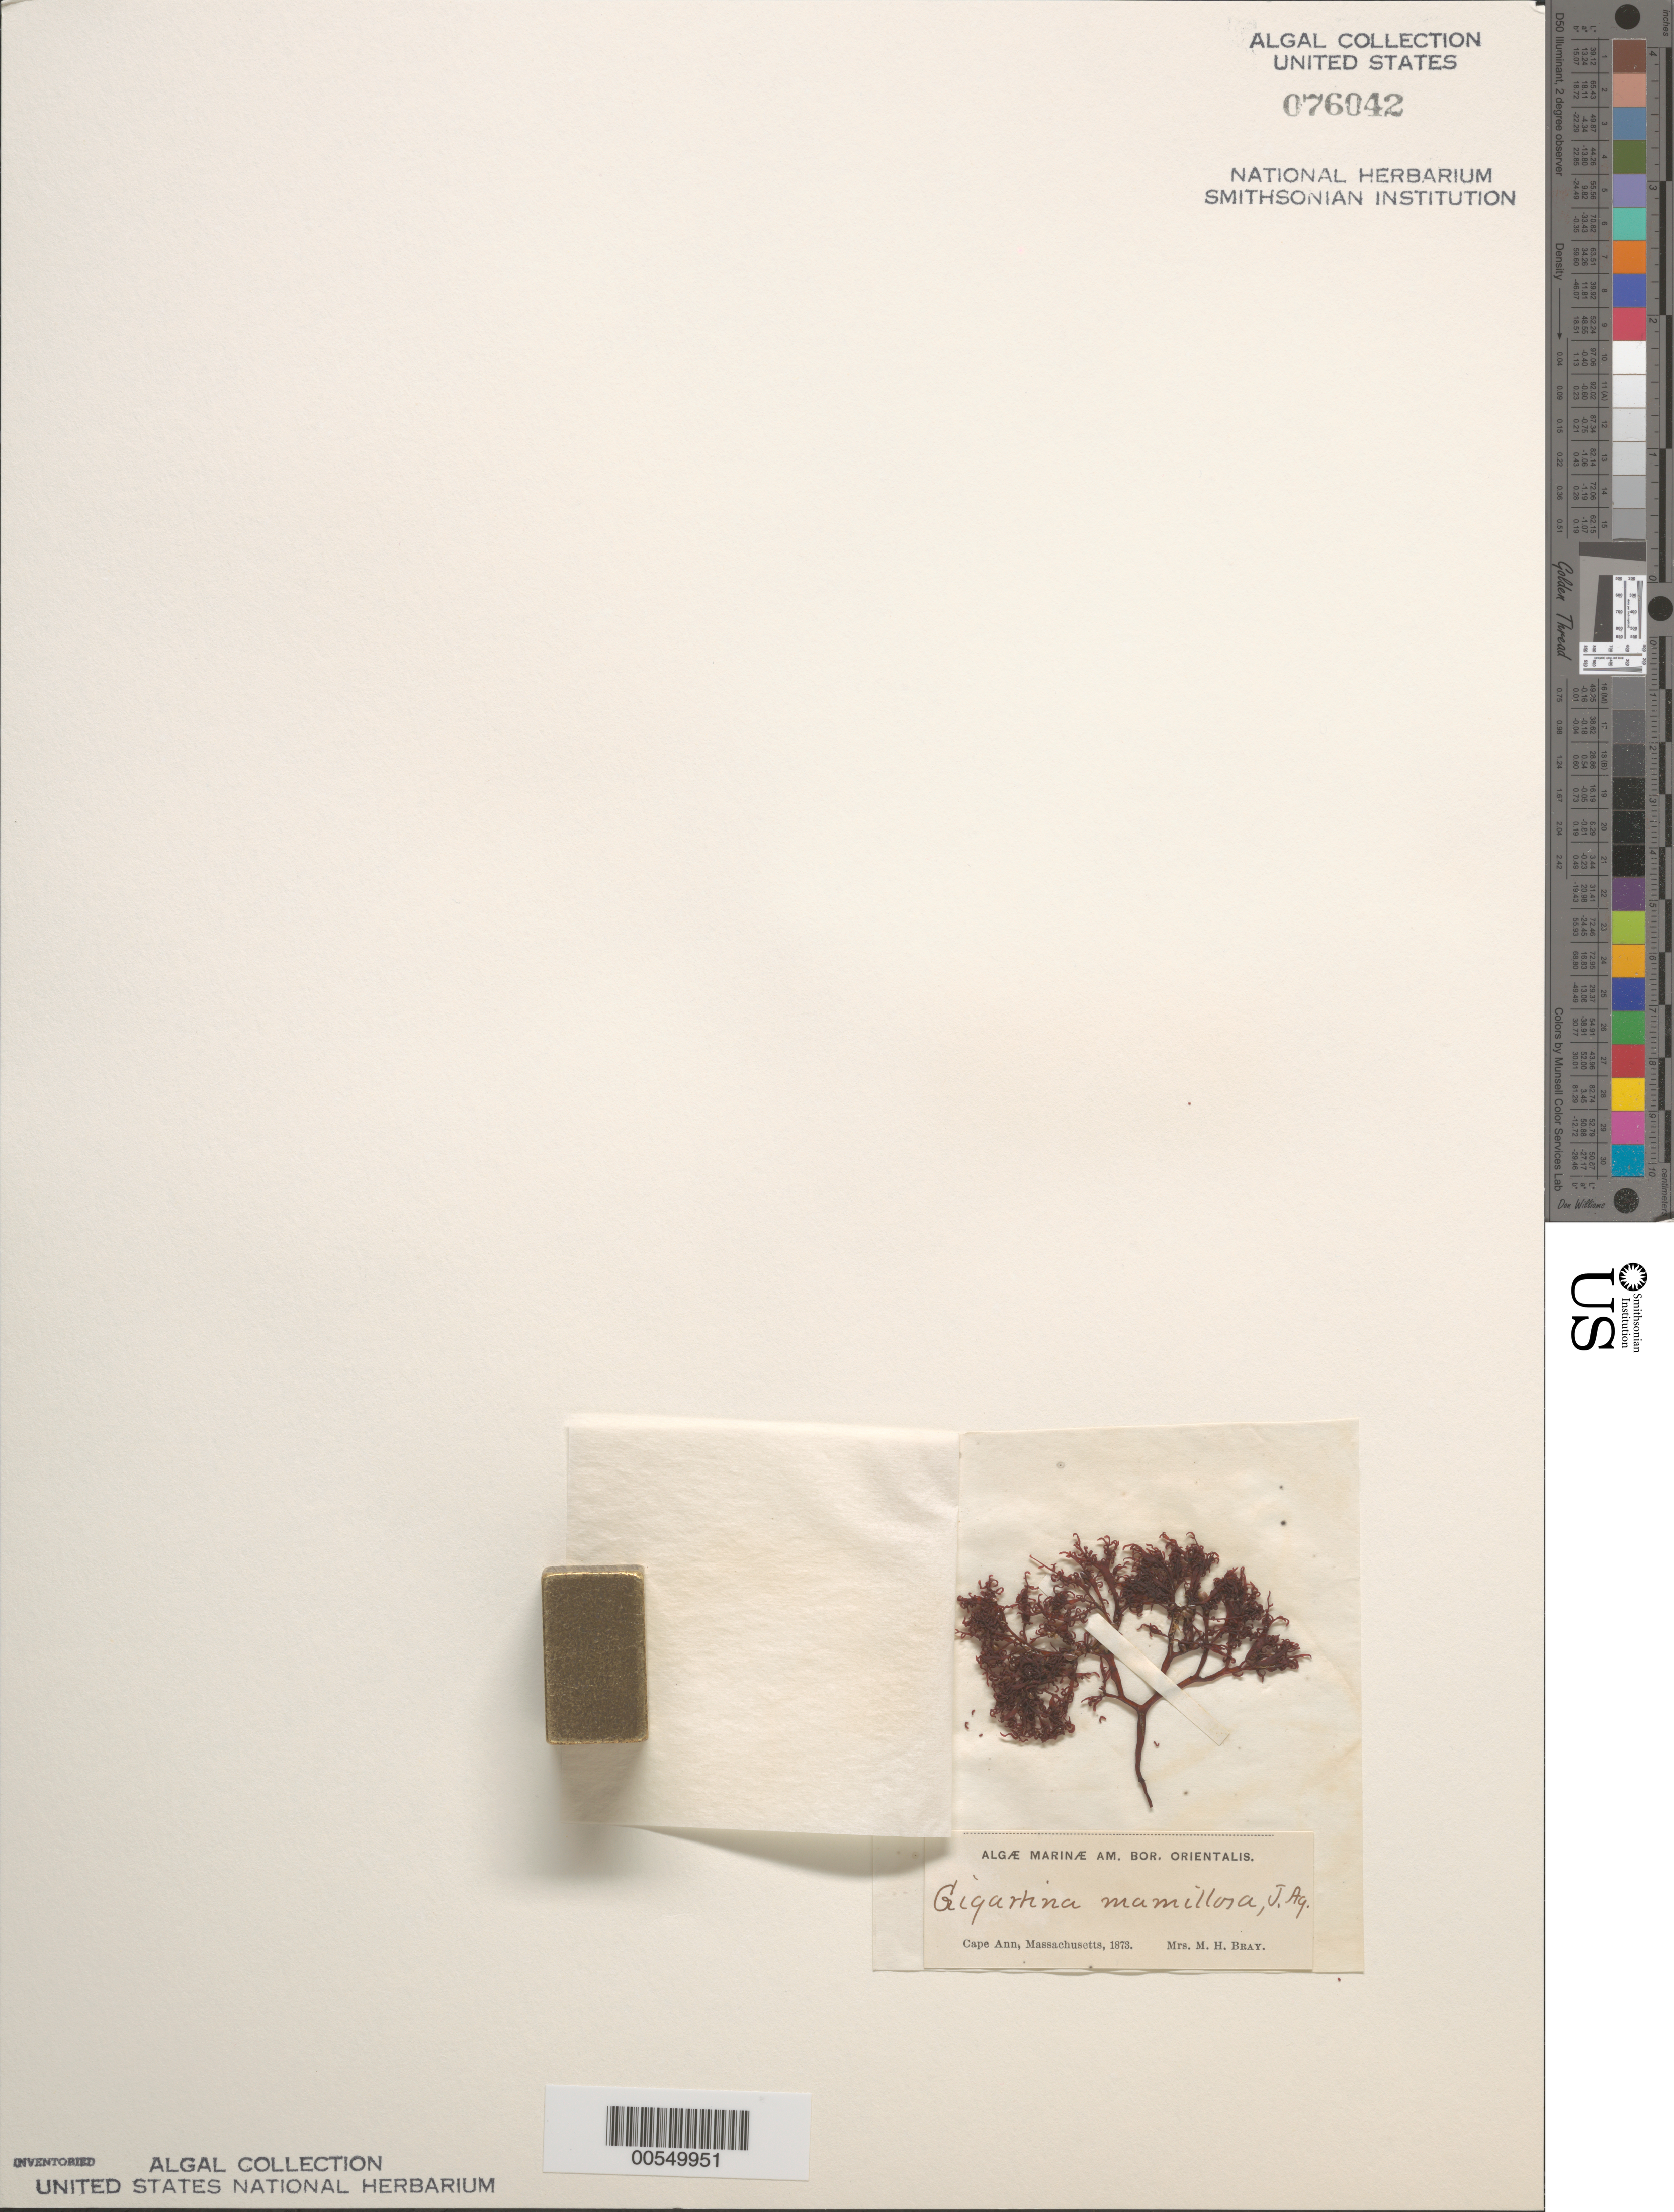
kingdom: Plantae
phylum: Rhodophyta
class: Florideophyceae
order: Gigartinales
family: Phyllophoraceae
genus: Mastocarpus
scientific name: Mastocarpus stellatus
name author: (Stackh.) Guiry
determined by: Algae name updating Project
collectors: M. Bray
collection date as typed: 1873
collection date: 1873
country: United States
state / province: Massachusetts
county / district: Essex County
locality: Cape Ann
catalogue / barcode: US 76042